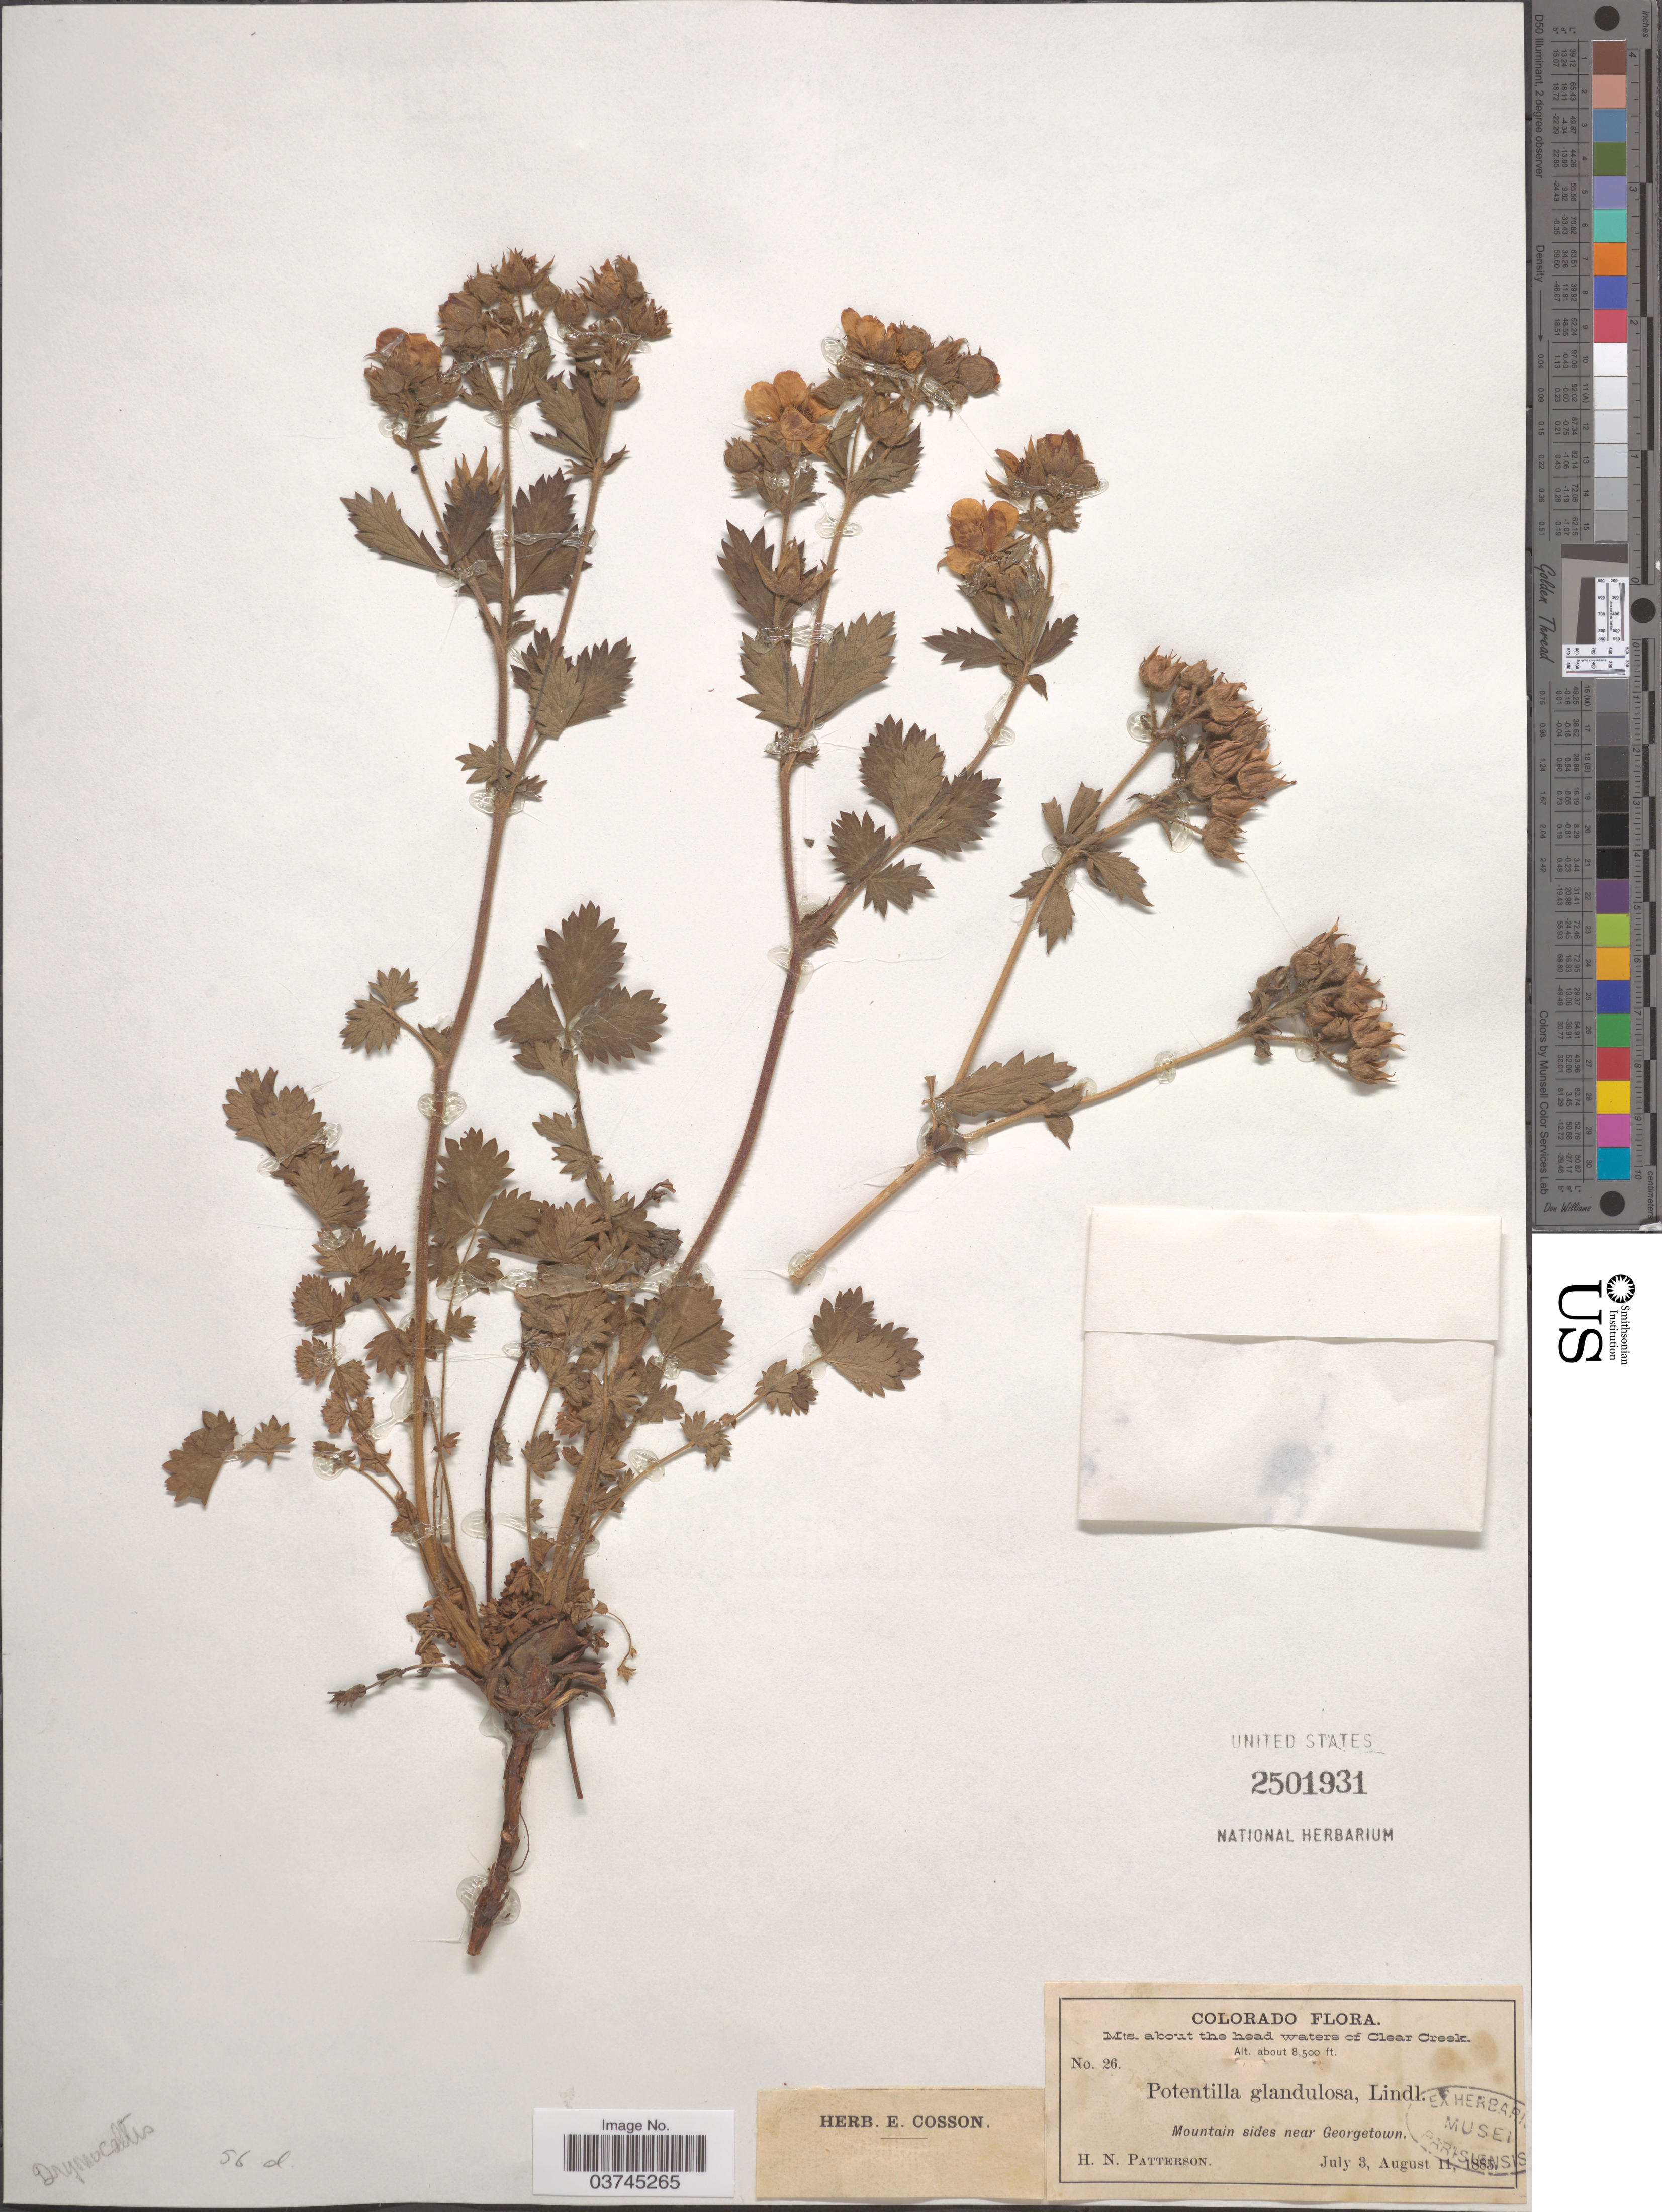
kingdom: Plantae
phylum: Tracheophyta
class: Magnoliopsida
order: Rosales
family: Rosaceae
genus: Drymocallis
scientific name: Drymocallis glandulosa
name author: (Lindl.) Rydb.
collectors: H. N. Patterson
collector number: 26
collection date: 1885-07-03/1885-08-11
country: United States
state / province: Colorado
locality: Mts. about the head waters of Clear Creek. Mountain sides near Georgetown.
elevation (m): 2591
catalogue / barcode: US 2501931